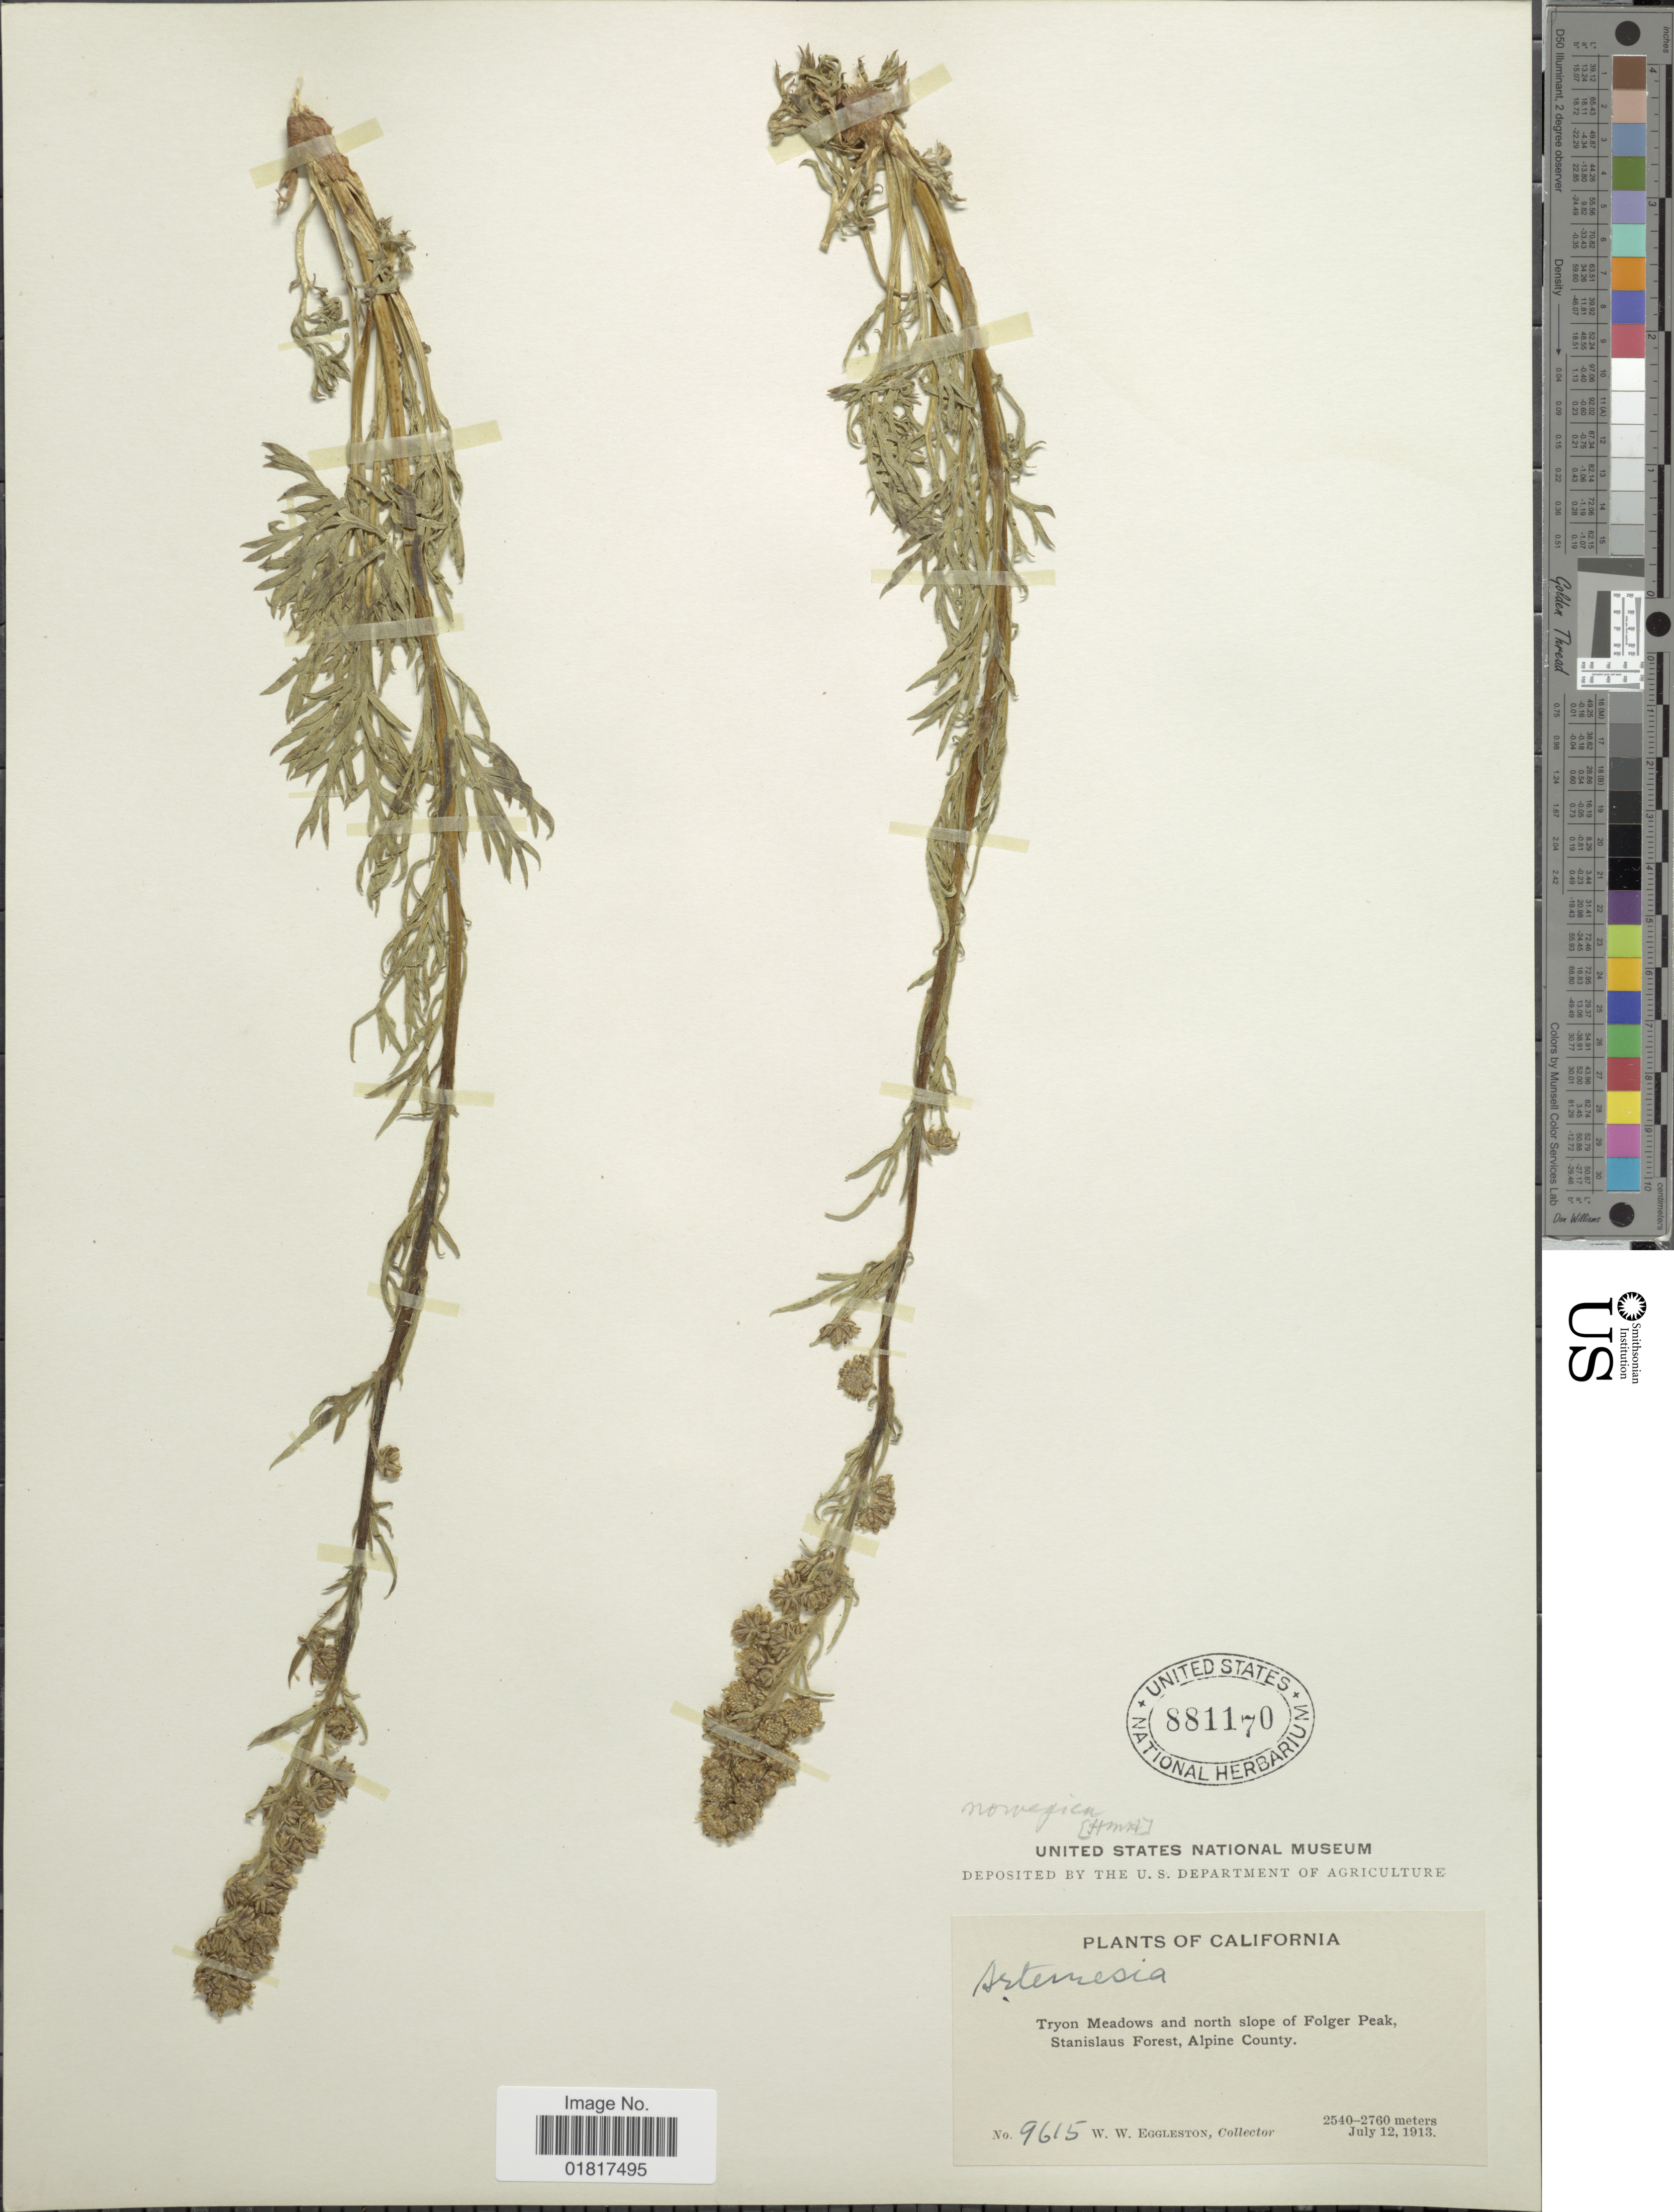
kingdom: Plantae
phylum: Tracheophyta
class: Magnoliopsida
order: Asterales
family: Asteraceae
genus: Artemisia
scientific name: Artemisia sp.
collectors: W. W. Eggleston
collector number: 9615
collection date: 1913-07-12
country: United States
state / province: California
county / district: Alpine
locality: Tryon Meadows and north slope of Folger Peak, Stanislaus Forest, Alpine County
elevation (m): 2540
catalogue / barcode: US 881170